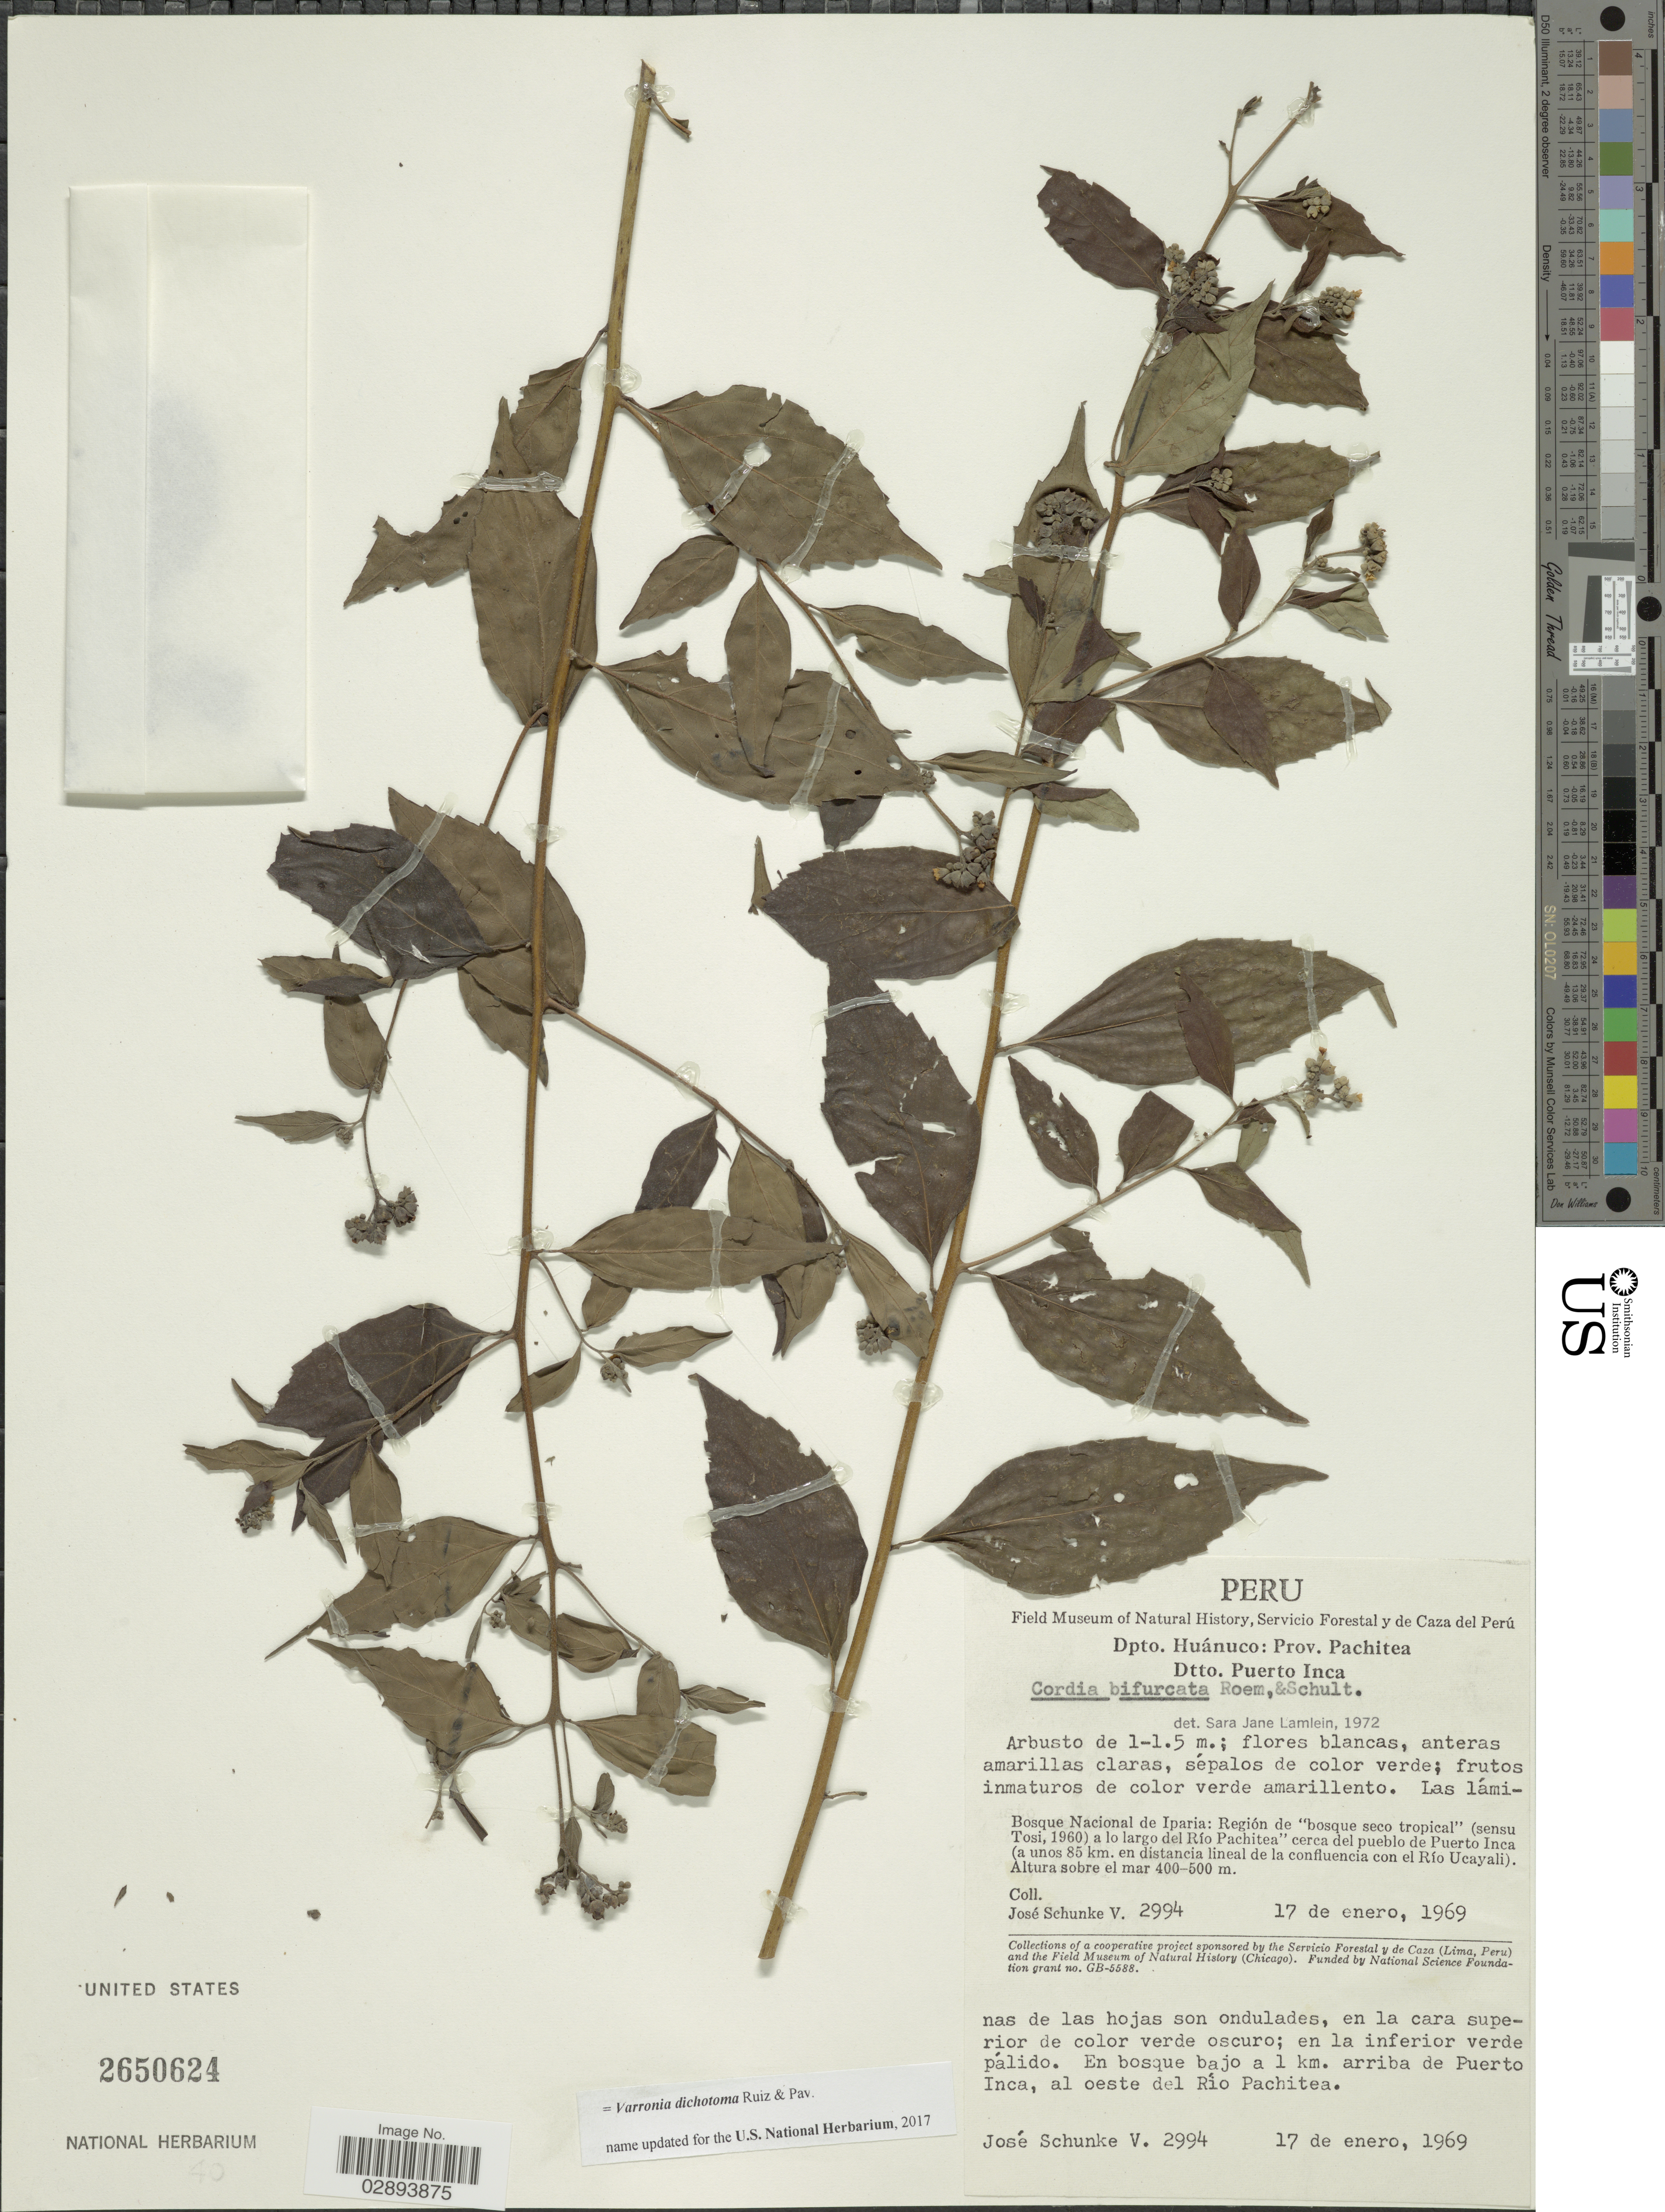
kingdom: Plantae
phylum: Tracheophyta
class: Magnoliopsida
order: Boraginales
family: Cordiaceae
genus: Varronia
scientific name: Varronia dichotoma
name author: Ruiz & Pav.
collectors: J. Schunke Vigo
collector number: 2994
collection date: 1969-01-17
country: Peru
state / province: Huánuco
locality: Dpto. Huánuco, Prov. Pachitea, Dtto. Puerto Inca, En bosque bajo a 1 km. arriba de Puerto Inca, al oeste del Río Pachitea, Bosque Nacional de Iparia, Región de "bosque seco tropical" (sensu Tosi, 1960) a lo largo Río Pachitea cerca del pueblo de Puerto Inca (a unos 85 km. en distancia lineal de la confluencia con el Río Ucayali)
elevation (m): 400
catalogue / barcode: US 2650624